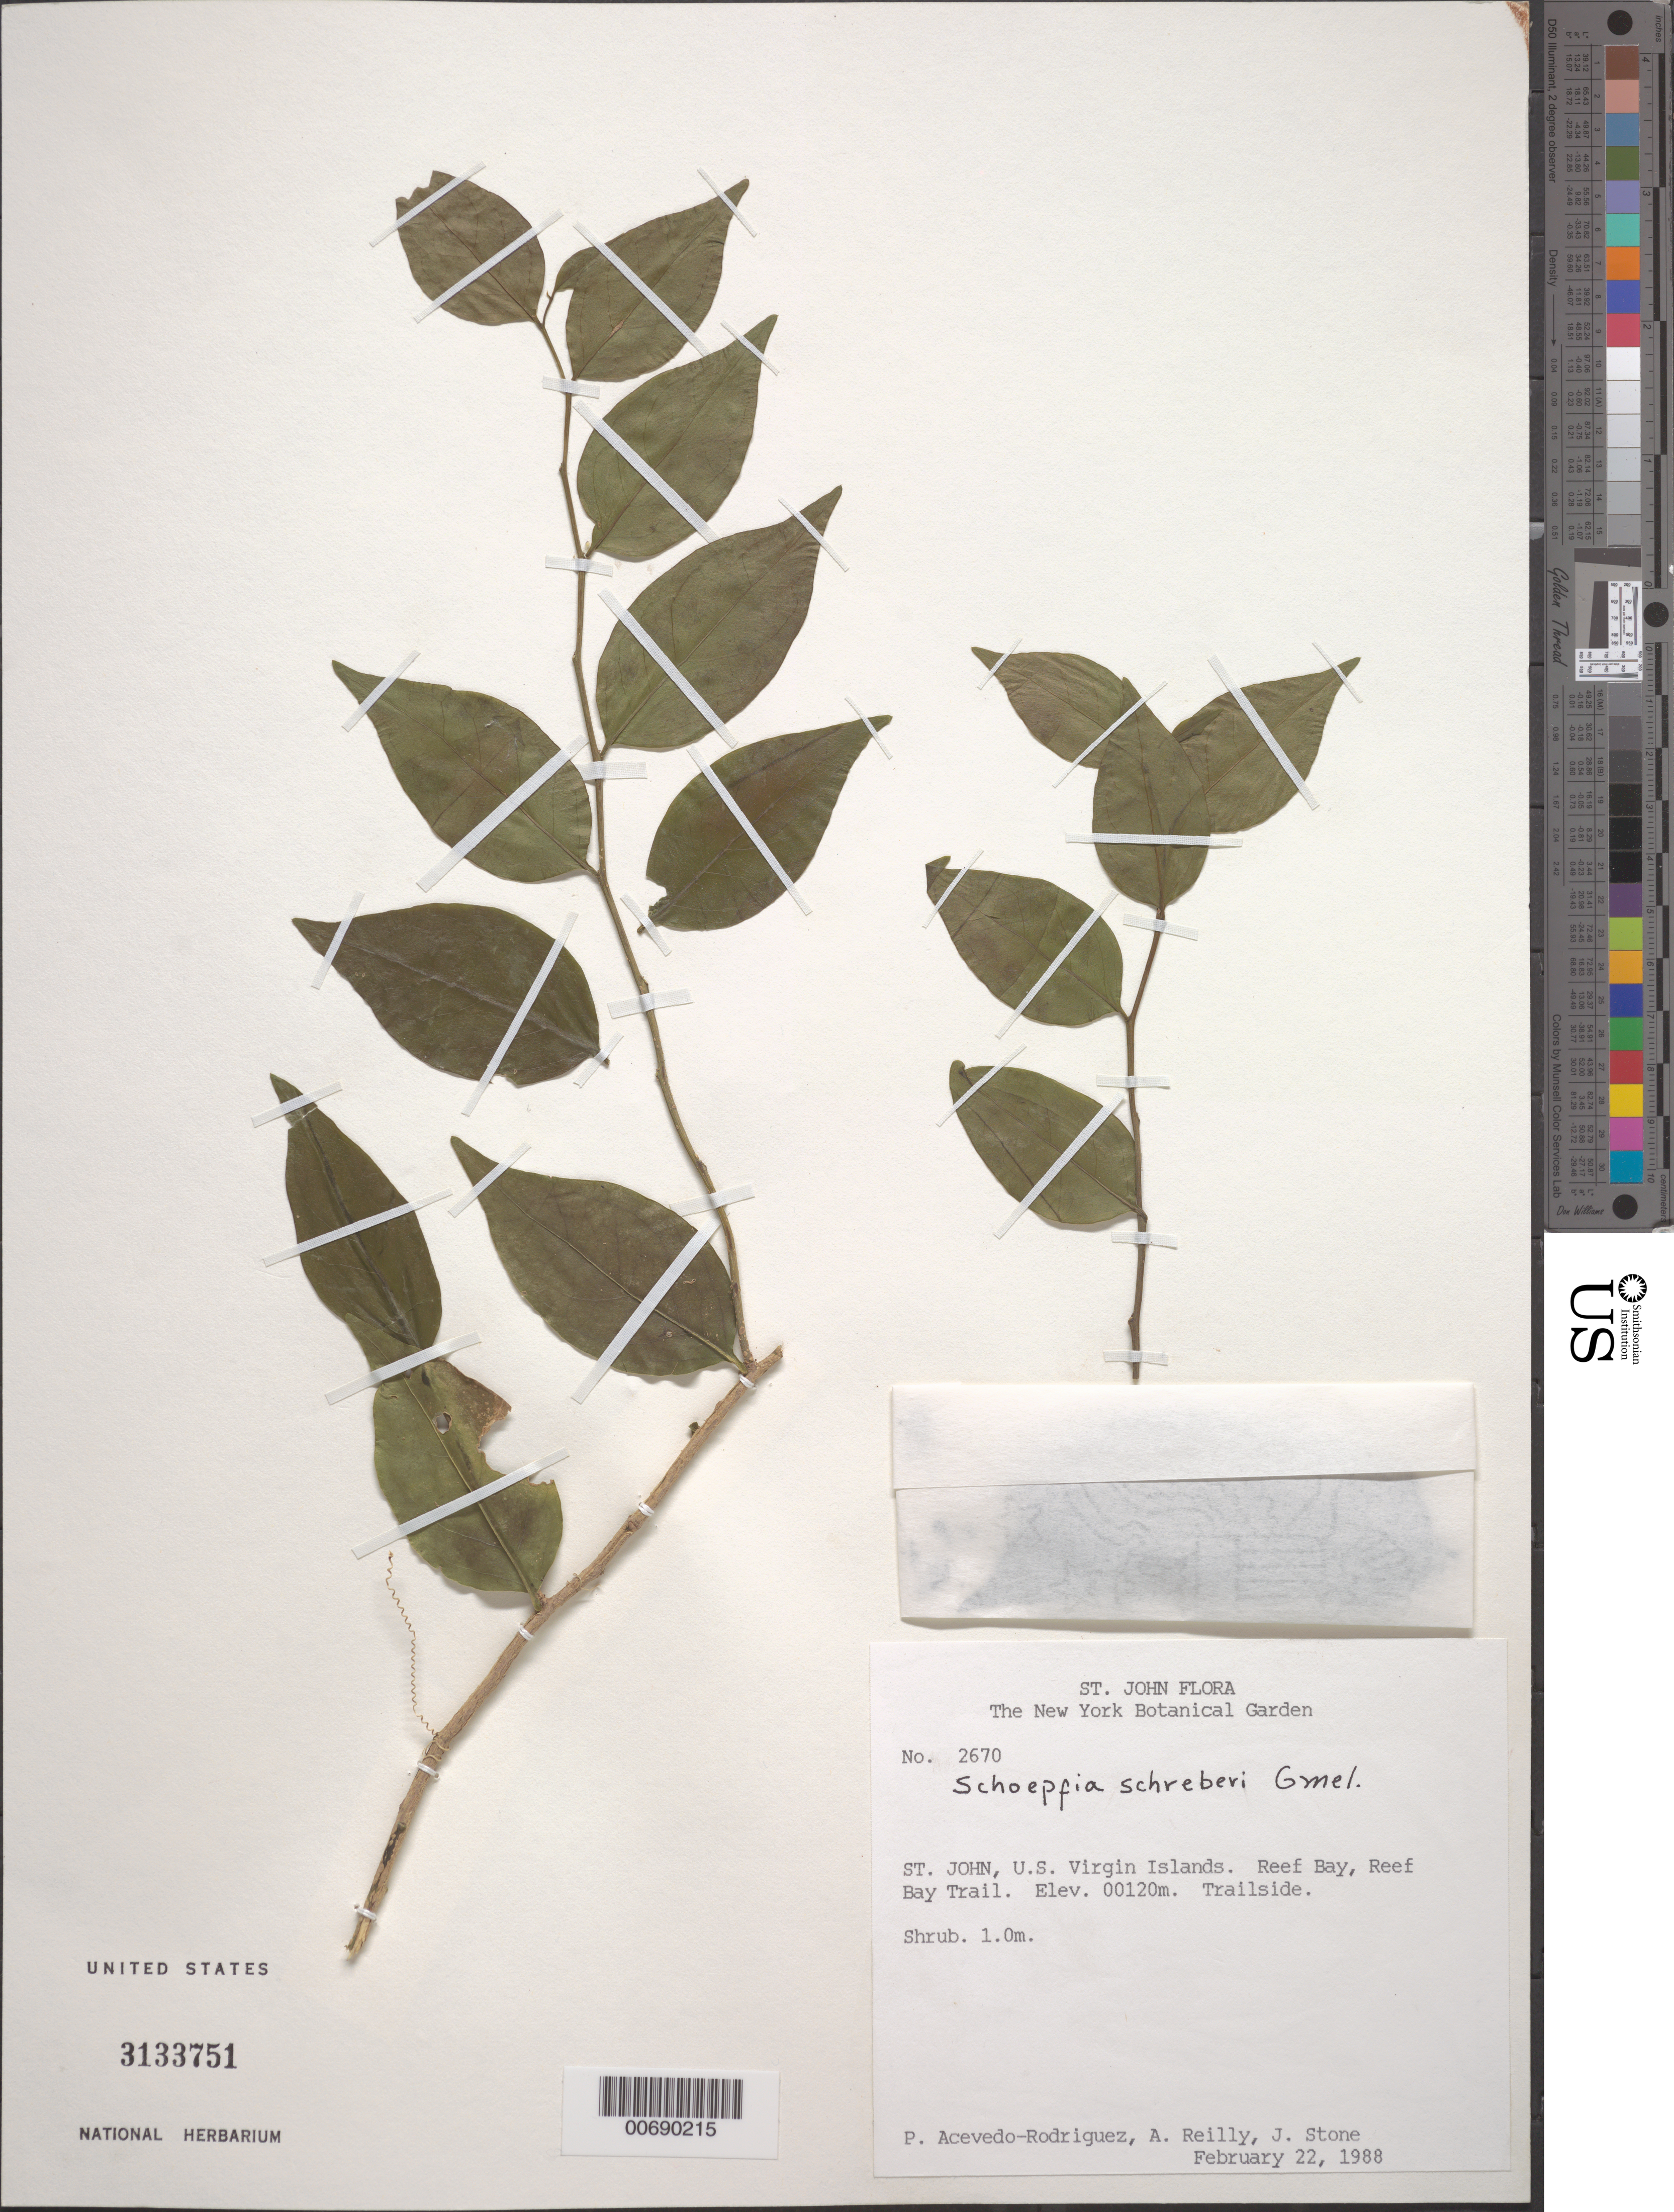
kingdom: Plantae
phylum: Tracheophyta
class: Magnoliopsida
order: Santalales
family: Schoepfiaceae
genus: Schoepfia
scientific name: Schoepfia schreberi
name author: J.F. Gmel.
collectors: P. Acevedo-Rodr., A. Reilly & J. Stone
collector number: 2670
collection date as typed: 22 Feb 1988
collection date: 1988-02-22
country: U.S. Virgin Islands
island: St. John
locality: Reef Bay Trail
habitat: Trailside.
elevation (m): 120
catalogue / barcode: US 3133751